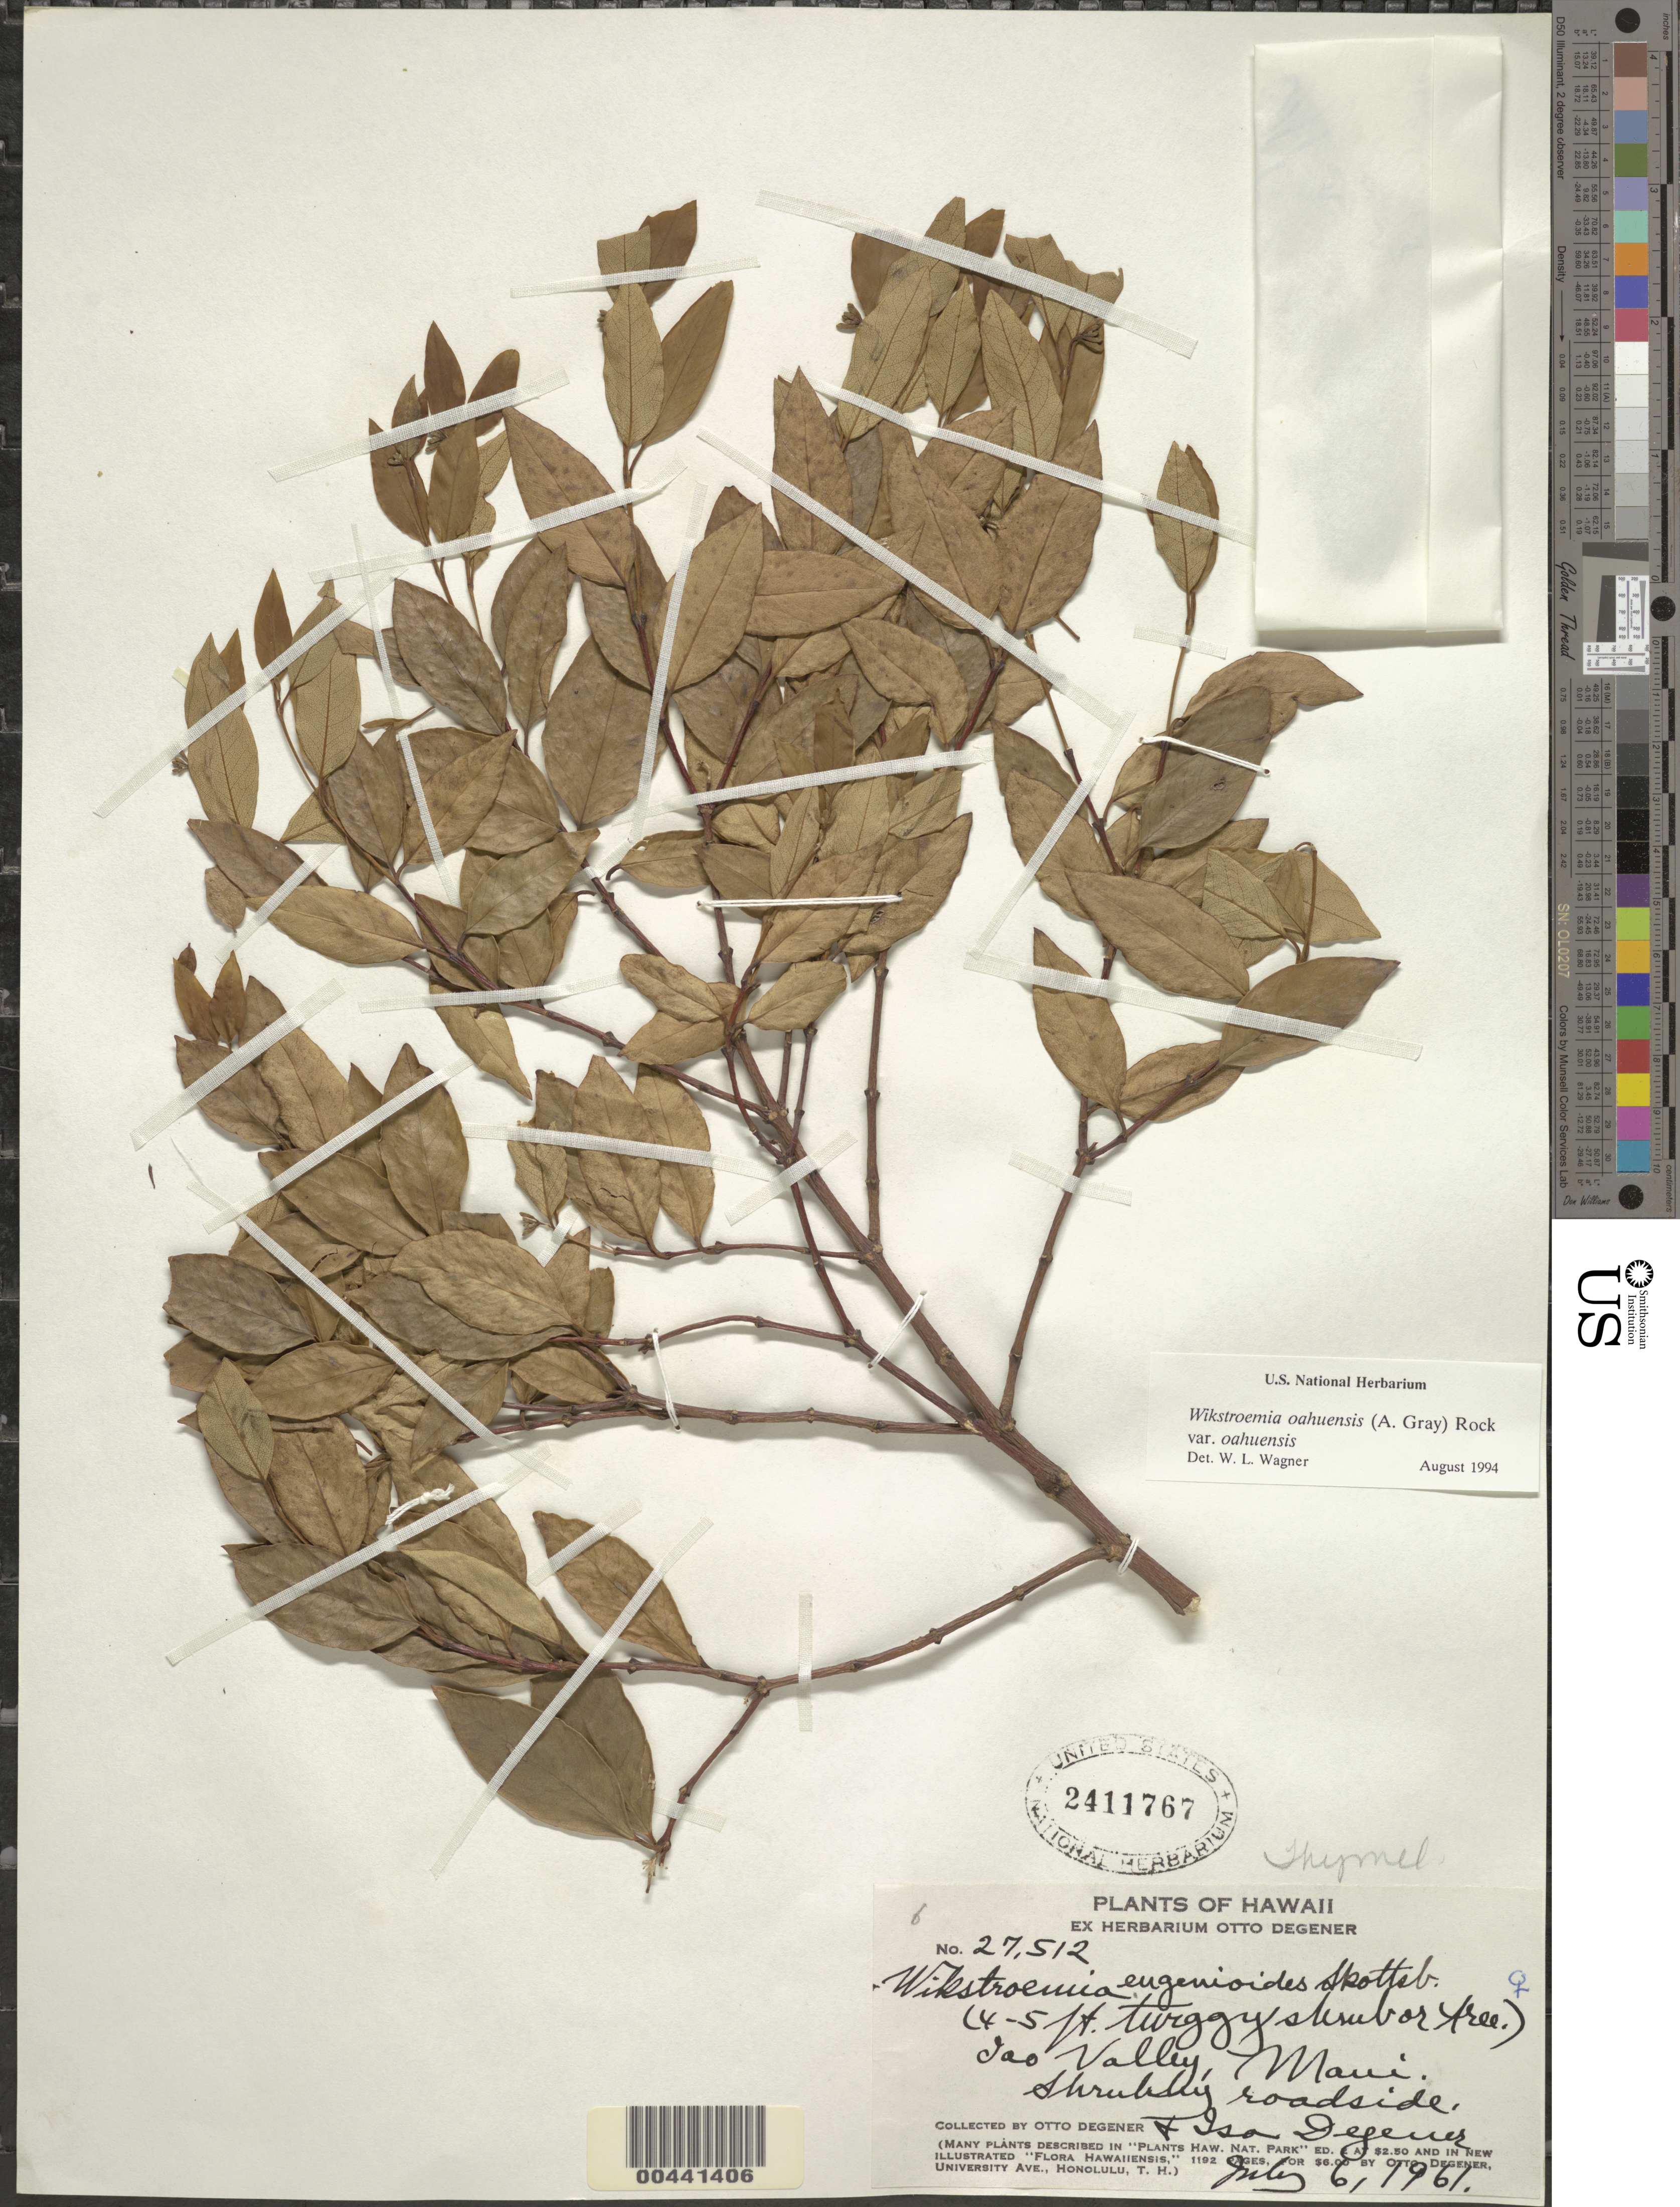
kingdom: Plantae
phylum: Tracheophyta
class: Magnoliopsida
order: Malvales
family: Thymelaeaceae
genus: Wikstroemia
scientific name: Wikstroemia oahuensis var. oahuensis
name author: (A. Gray) Rock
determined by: Wagner, W. L., (BOT), Smithsonian Institution - National Museum of Natural History (UNITED STATES)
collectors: O. Degener & I. Degener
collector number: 27512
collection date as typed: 6 Jul 1961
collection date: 1961-07-06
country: United States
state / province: Hawaii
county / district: Maui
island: Maui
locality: Iao Valley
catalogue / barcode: US 2411767